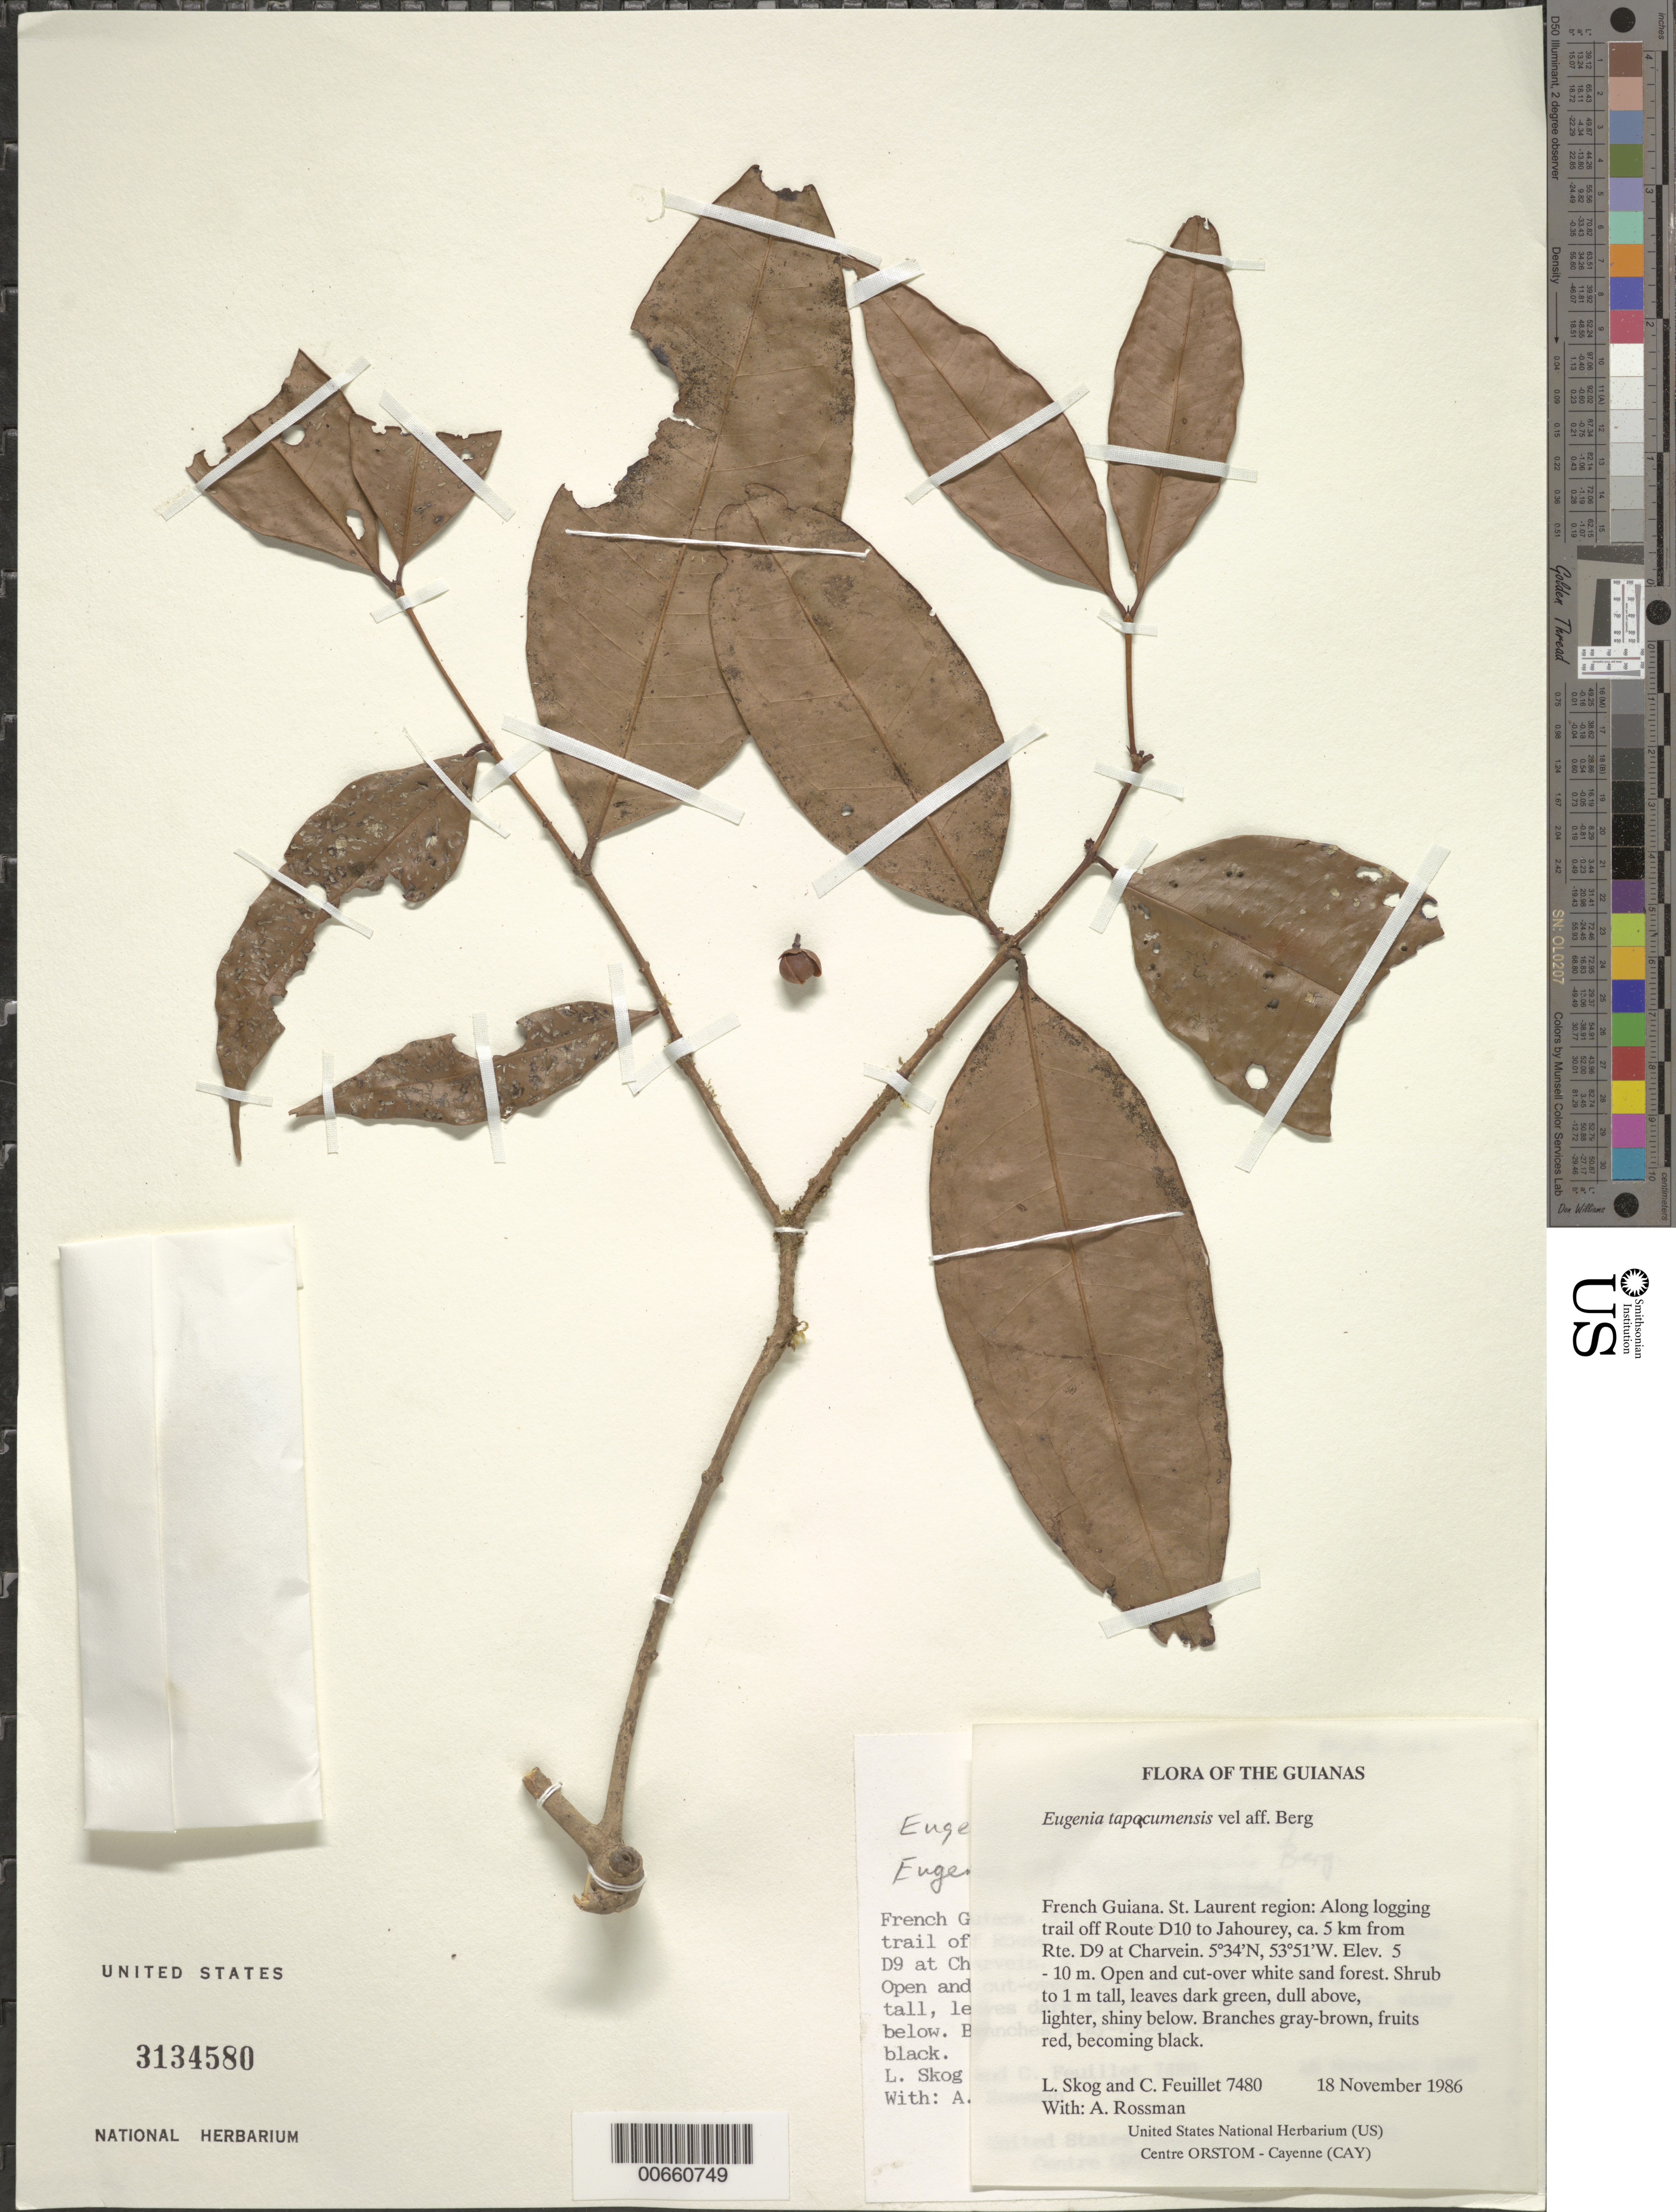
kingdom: Plantae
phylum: Tracheophyta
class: Magnoliopsida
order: Myrtales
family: Myrtaceae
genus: Eugenia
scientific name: Eugenia stictopetala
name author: DC.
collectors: L. E. Skog, C. Feuillet & A. Rossman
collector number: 7480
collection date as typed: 18 November 1986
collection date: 1986-11-18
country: French Guiana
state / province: Saint-Laurent-du-Maroni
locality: Along logging trail off Route D10 to Jahourney, ±5 km from Rte. D9 at Charvein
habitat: Open and cut-over white sand forest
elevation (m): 5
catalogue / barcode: US 3134580